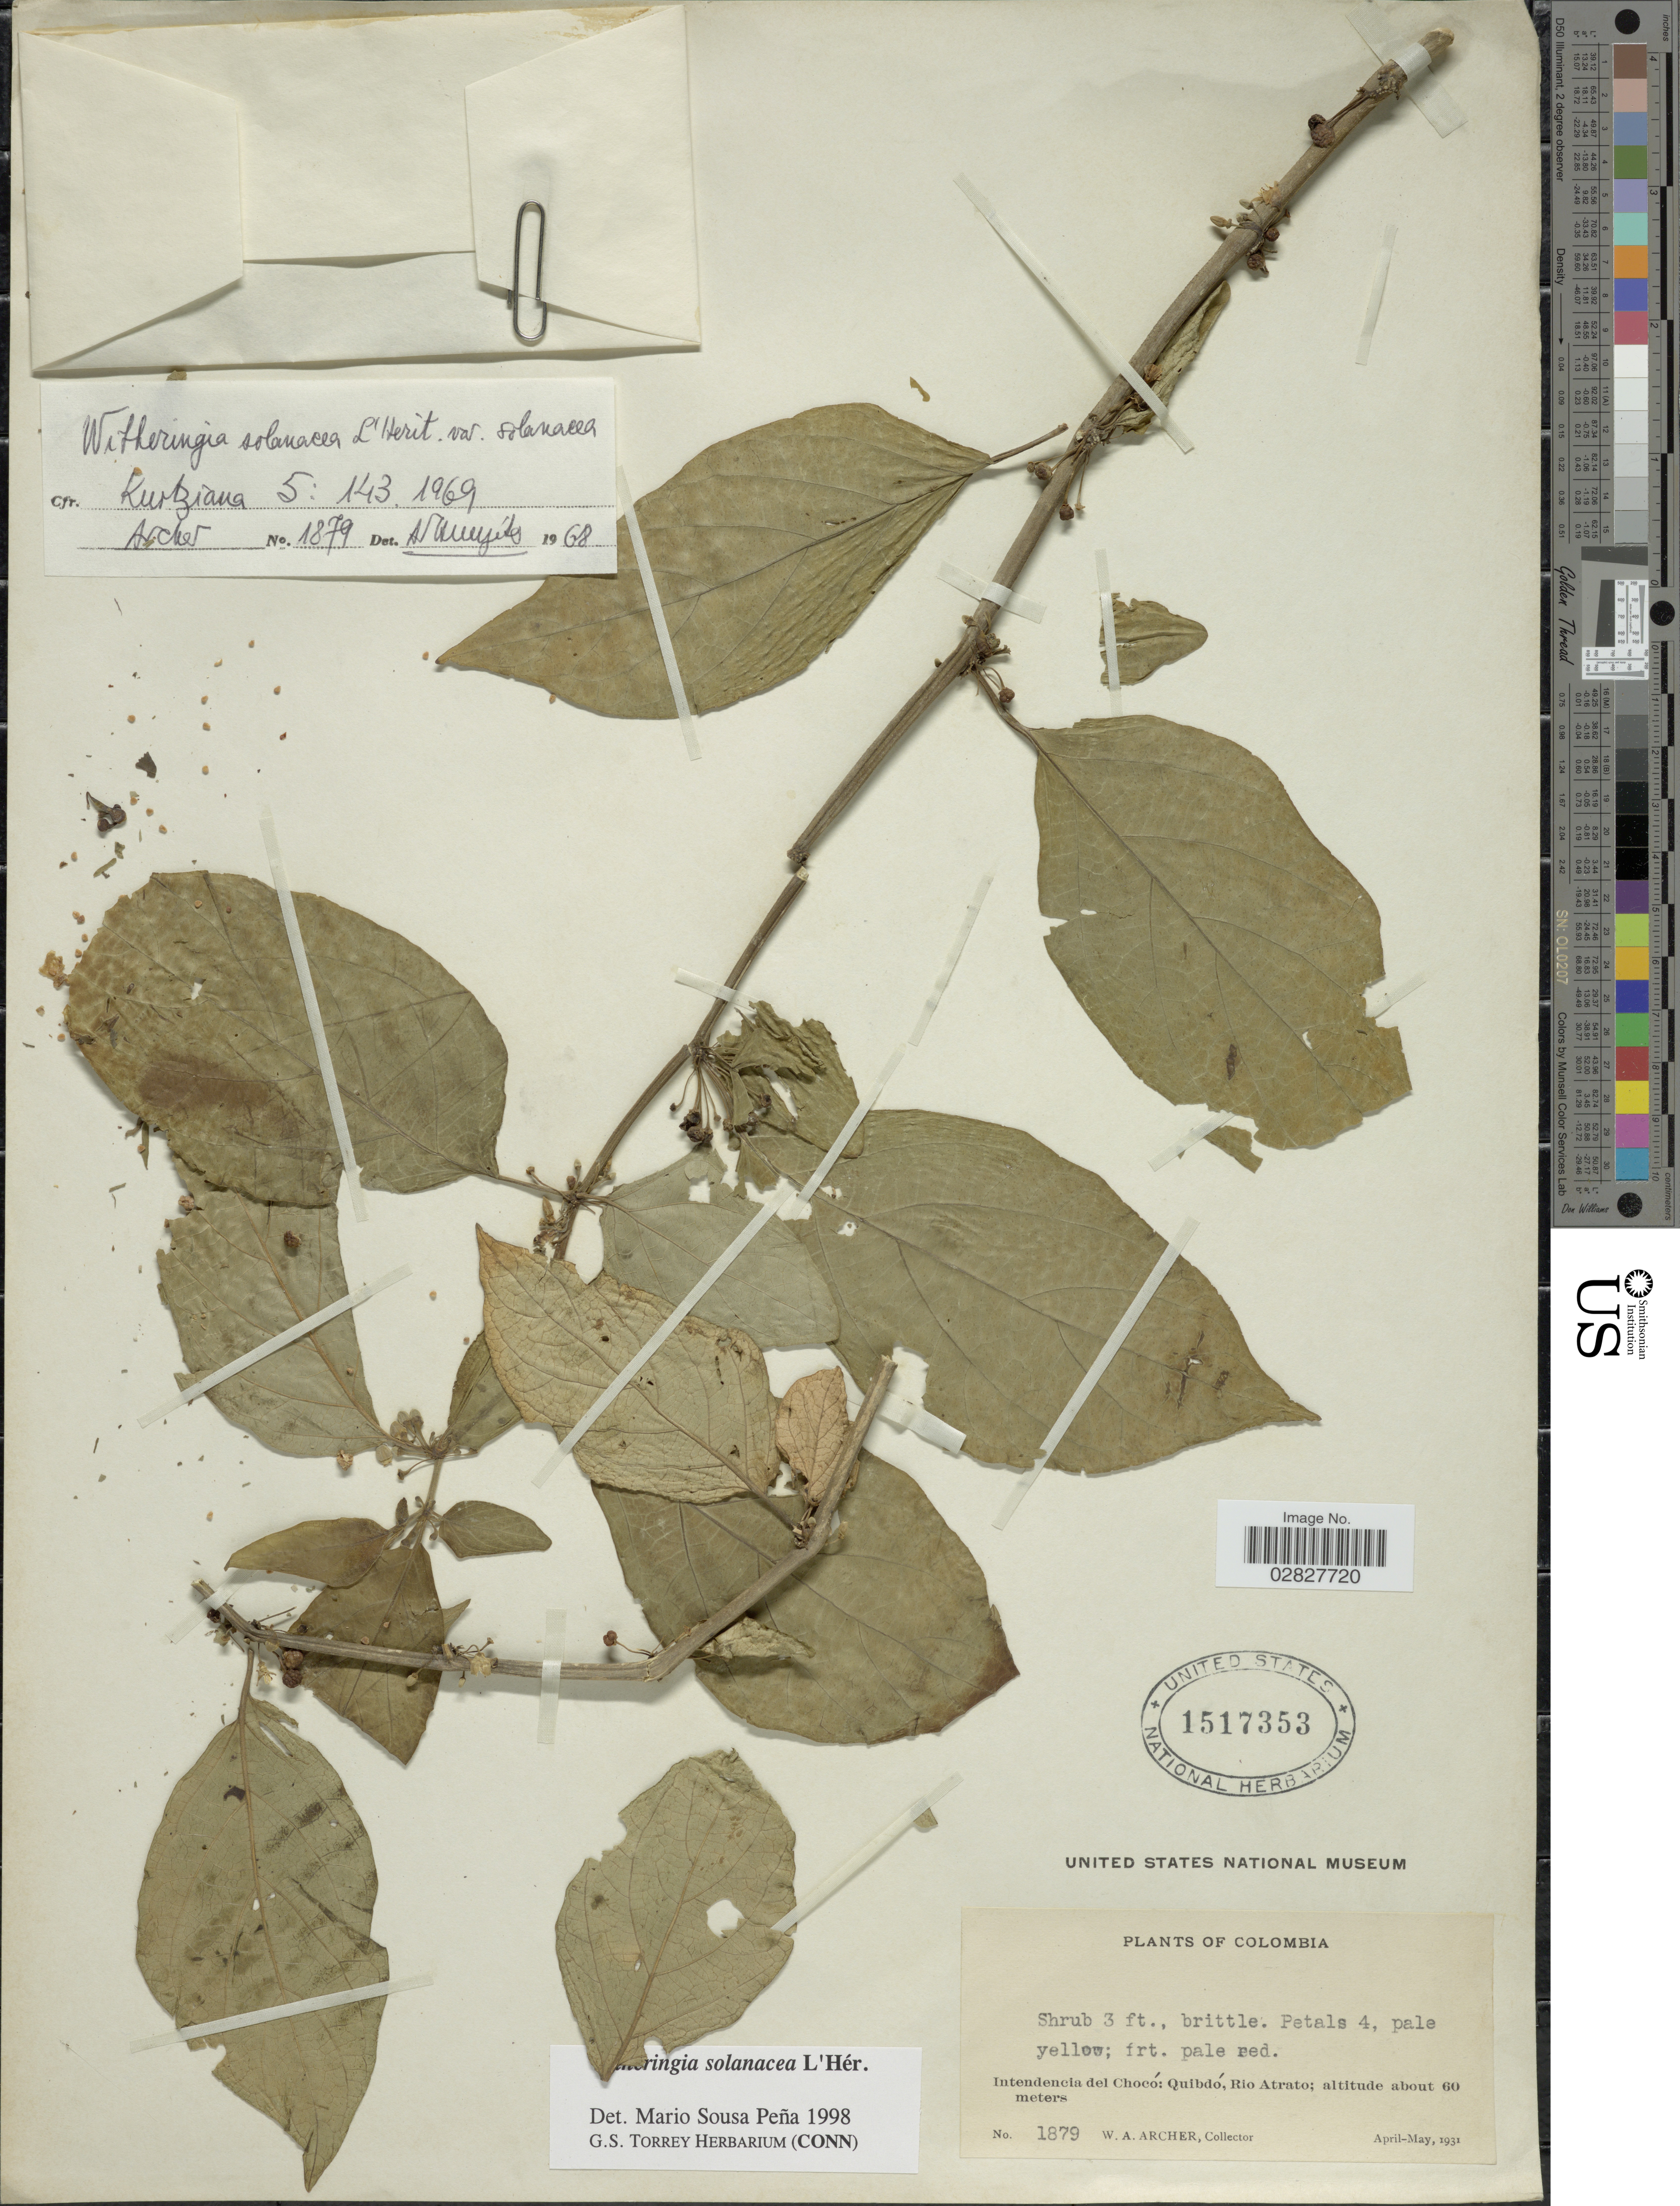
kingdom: Plantae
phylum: Tracheophyta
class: Magnoliopsida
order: Solanales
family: Solanaceae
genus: Witheringia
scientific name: Witheringia solanacea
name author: L'Hér.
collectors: W. A. Archer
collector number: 1879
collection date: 1931-04/1931-05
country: Colombia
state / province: Chocó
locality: Intendencia del Chocó: Quibdó, Rio Atrato.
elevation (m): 60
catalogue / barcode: US 1517353